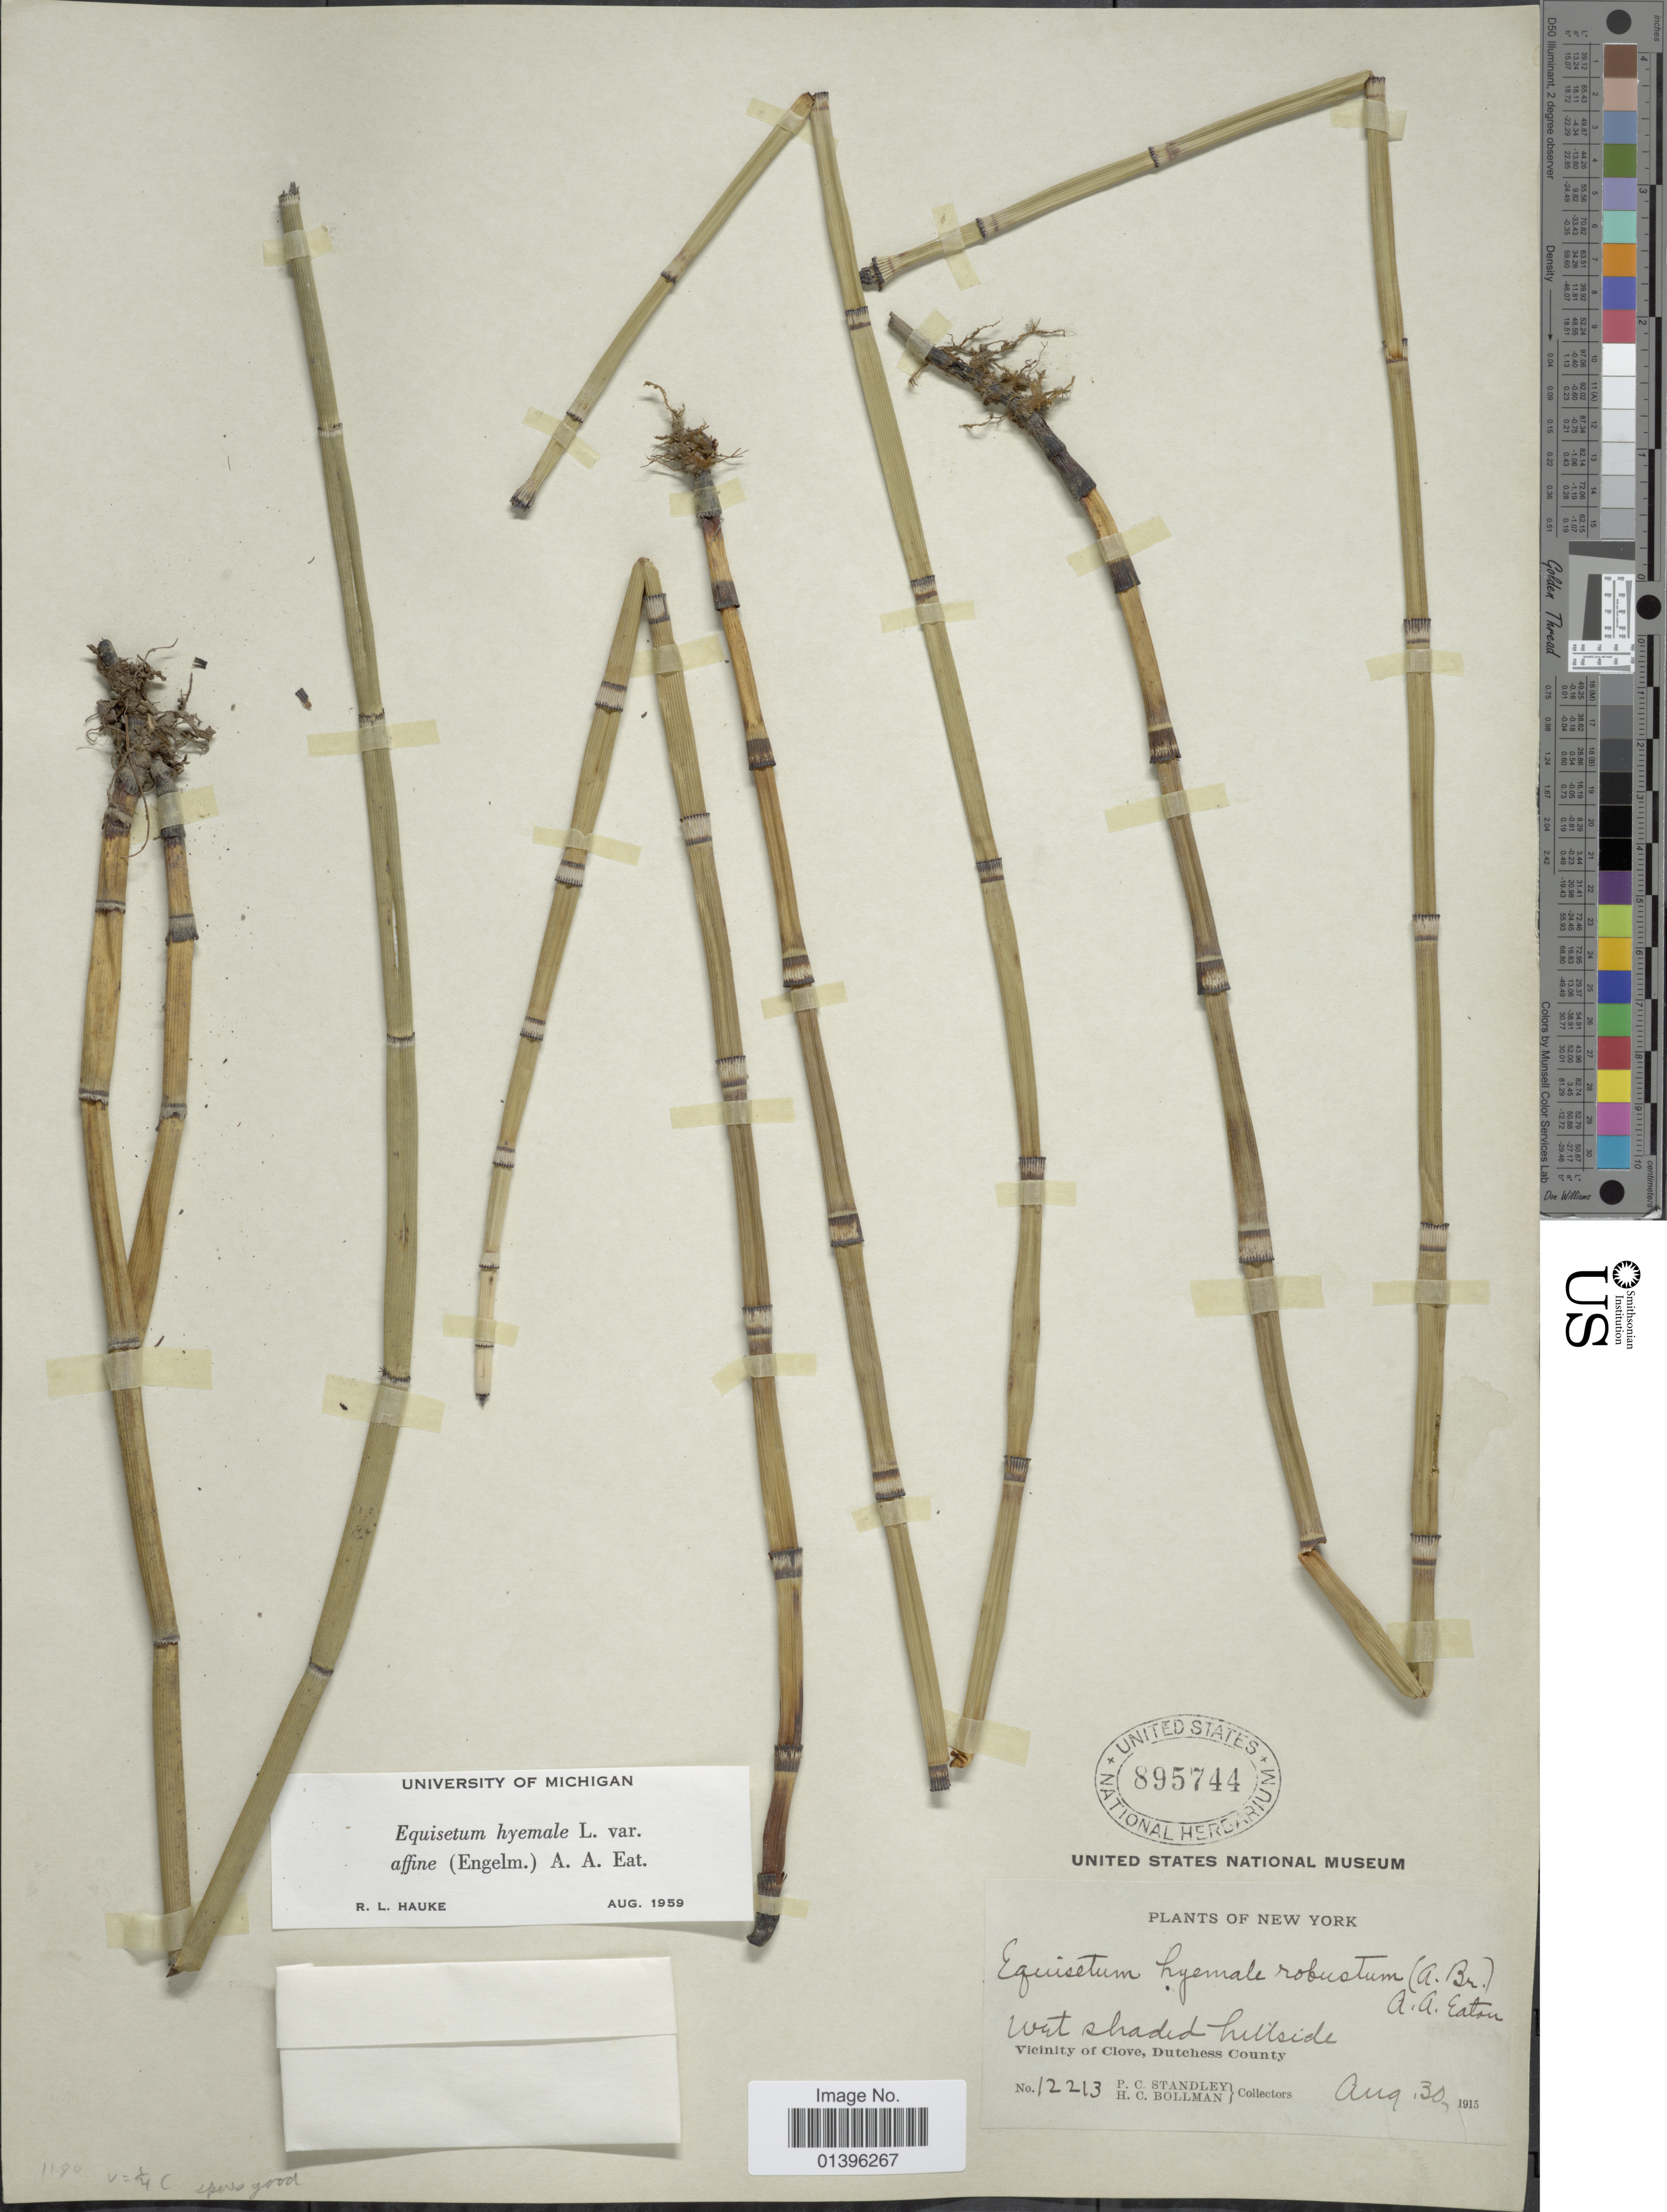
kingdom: Plantae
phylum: Tracheophyta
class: Polypodiopsida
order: Equisetales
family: Equisetaceae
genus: Equisetum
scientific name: Equisetum hyemale var. affine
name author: (Engelm.) A.A. Eaton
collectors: P. C. Standley & H. C. Bollman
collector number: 12213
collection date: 1915-08-30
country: United States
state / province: New York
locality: Vicinity of Clove, Dutchess County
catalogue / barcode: US 895744